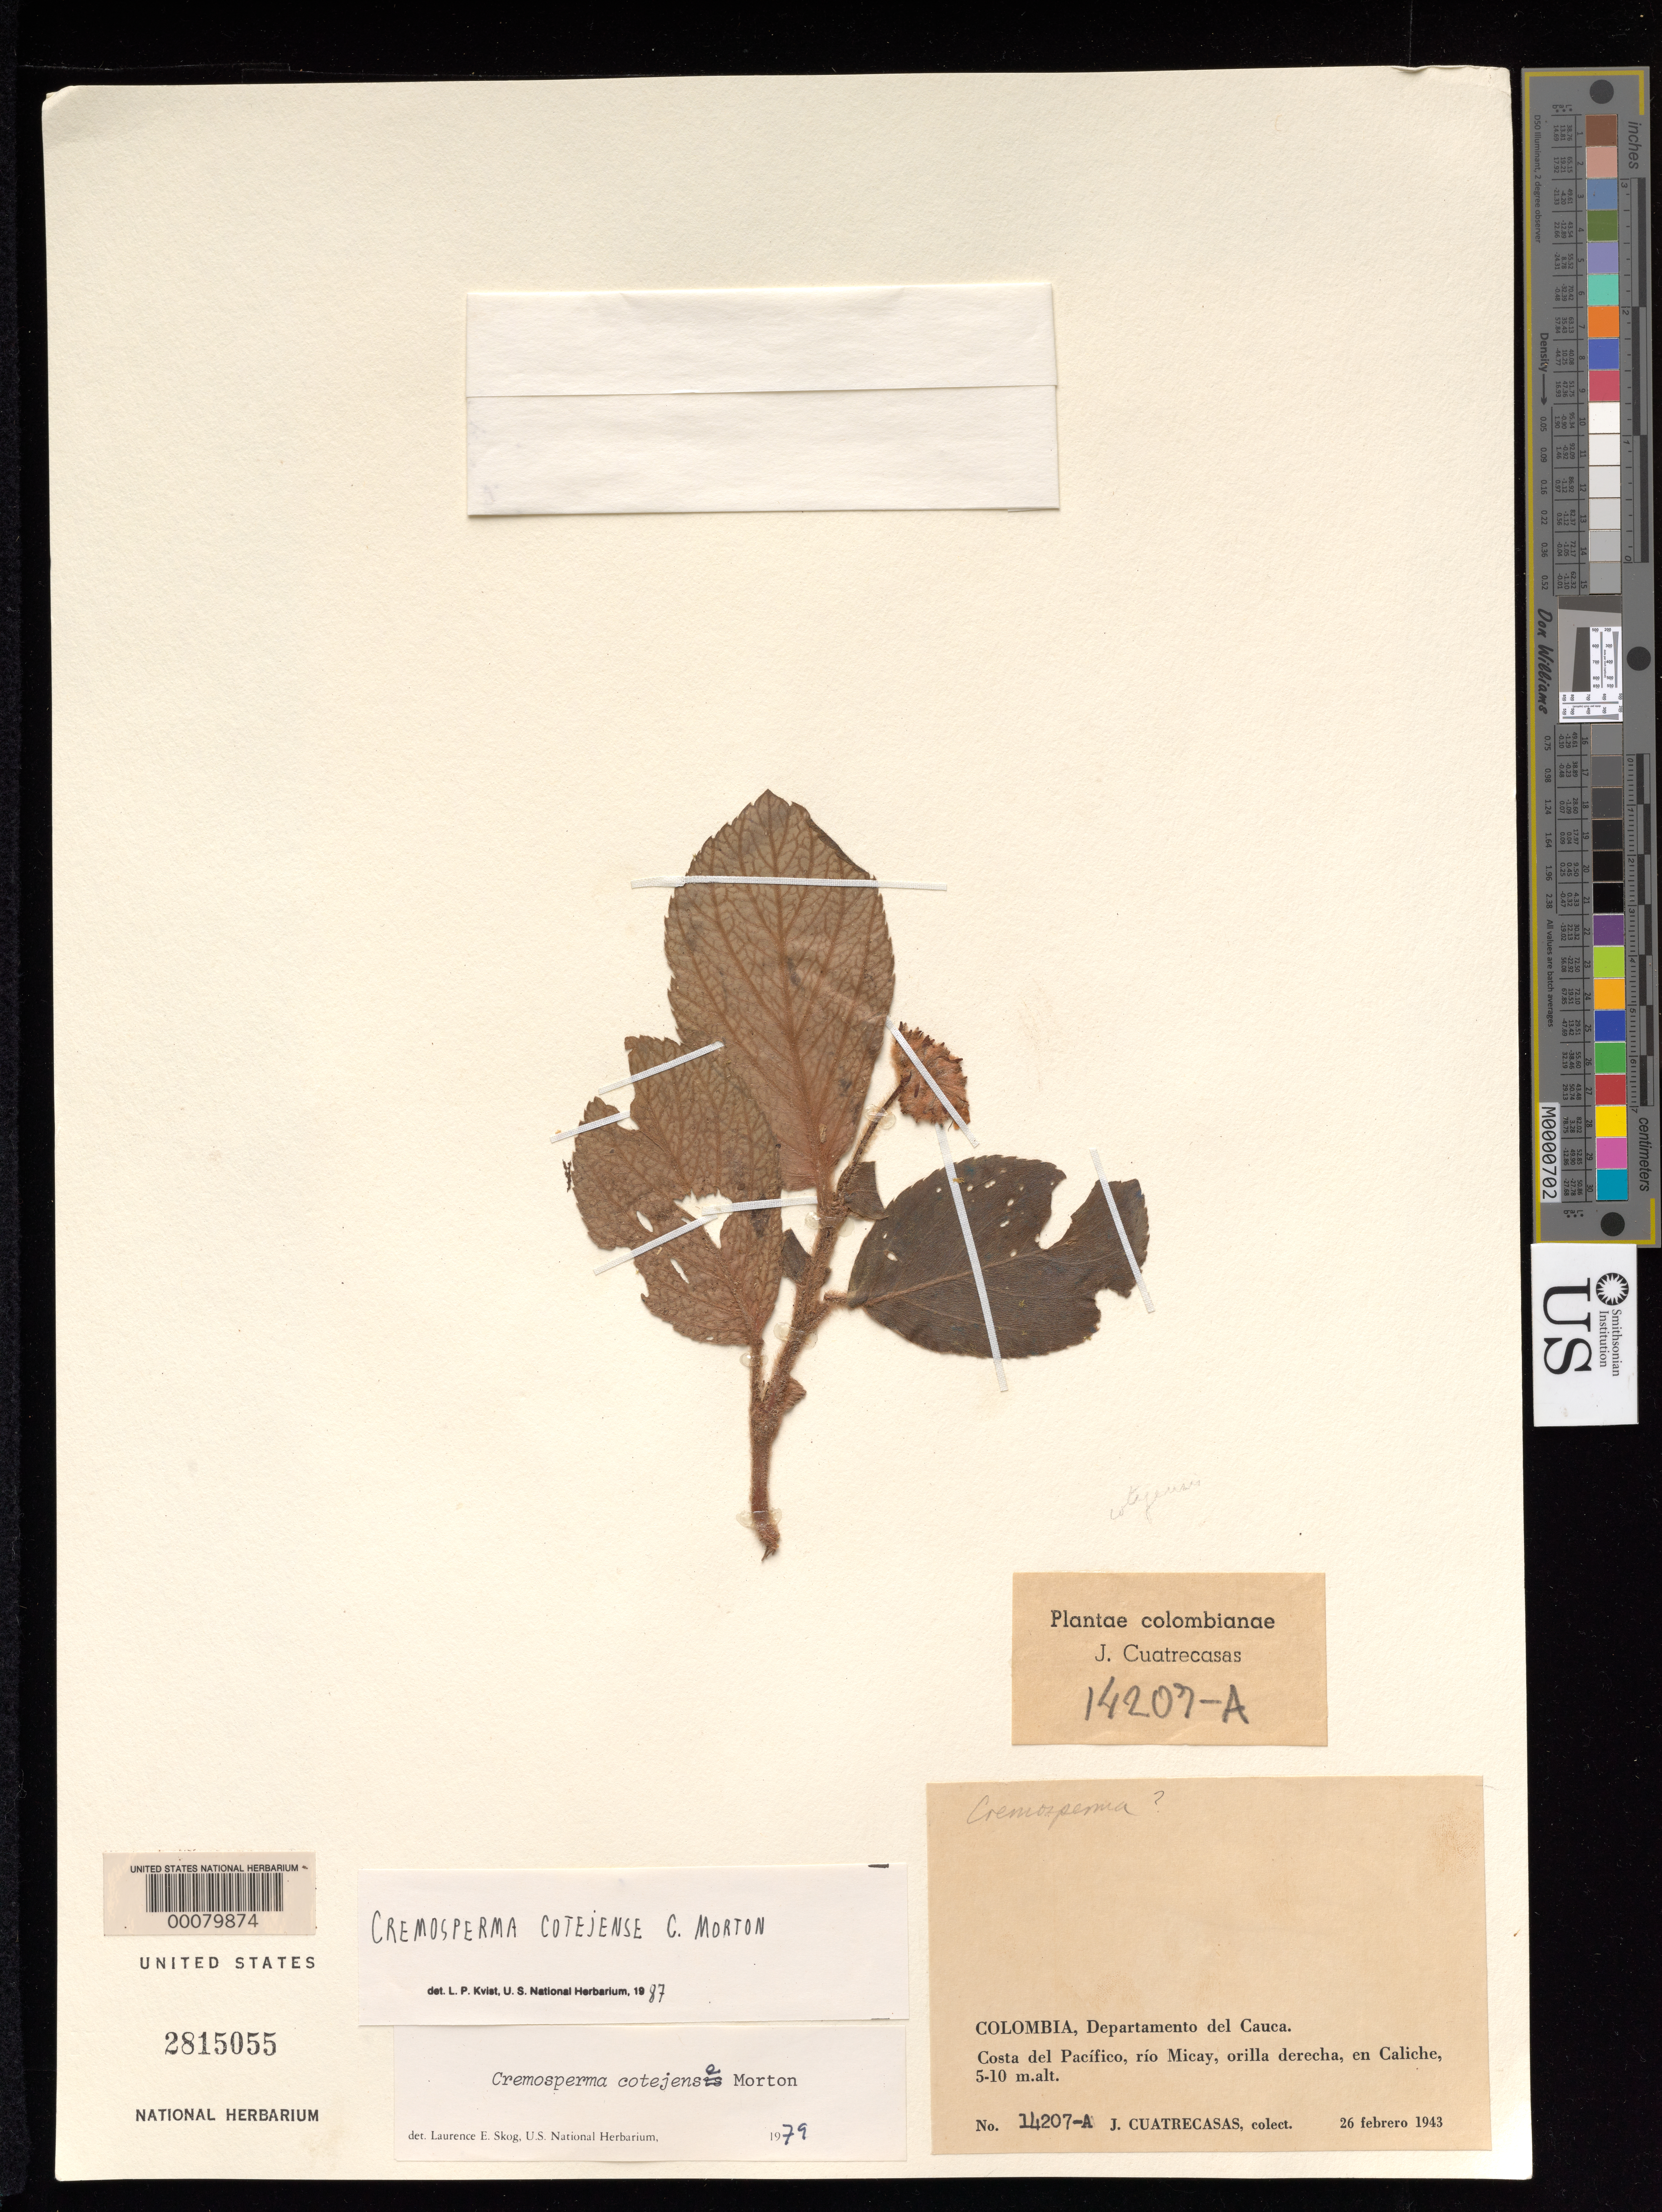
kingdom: Plantae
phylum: Tracheophyta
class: Magnoliopsida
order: Lamiales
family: Gesneriaceae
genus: Cremosperma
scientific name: Cremosperma cotejense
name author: C.V. Morton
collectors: J. Cuatrecasas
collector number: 14207 A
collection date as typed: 26 Feb 1943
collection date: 1943-02-26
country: Colombia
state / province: Cauca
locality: Pacific coast, Rio Macay, right bank, in caliche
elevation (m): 5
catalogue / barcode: US 2815055